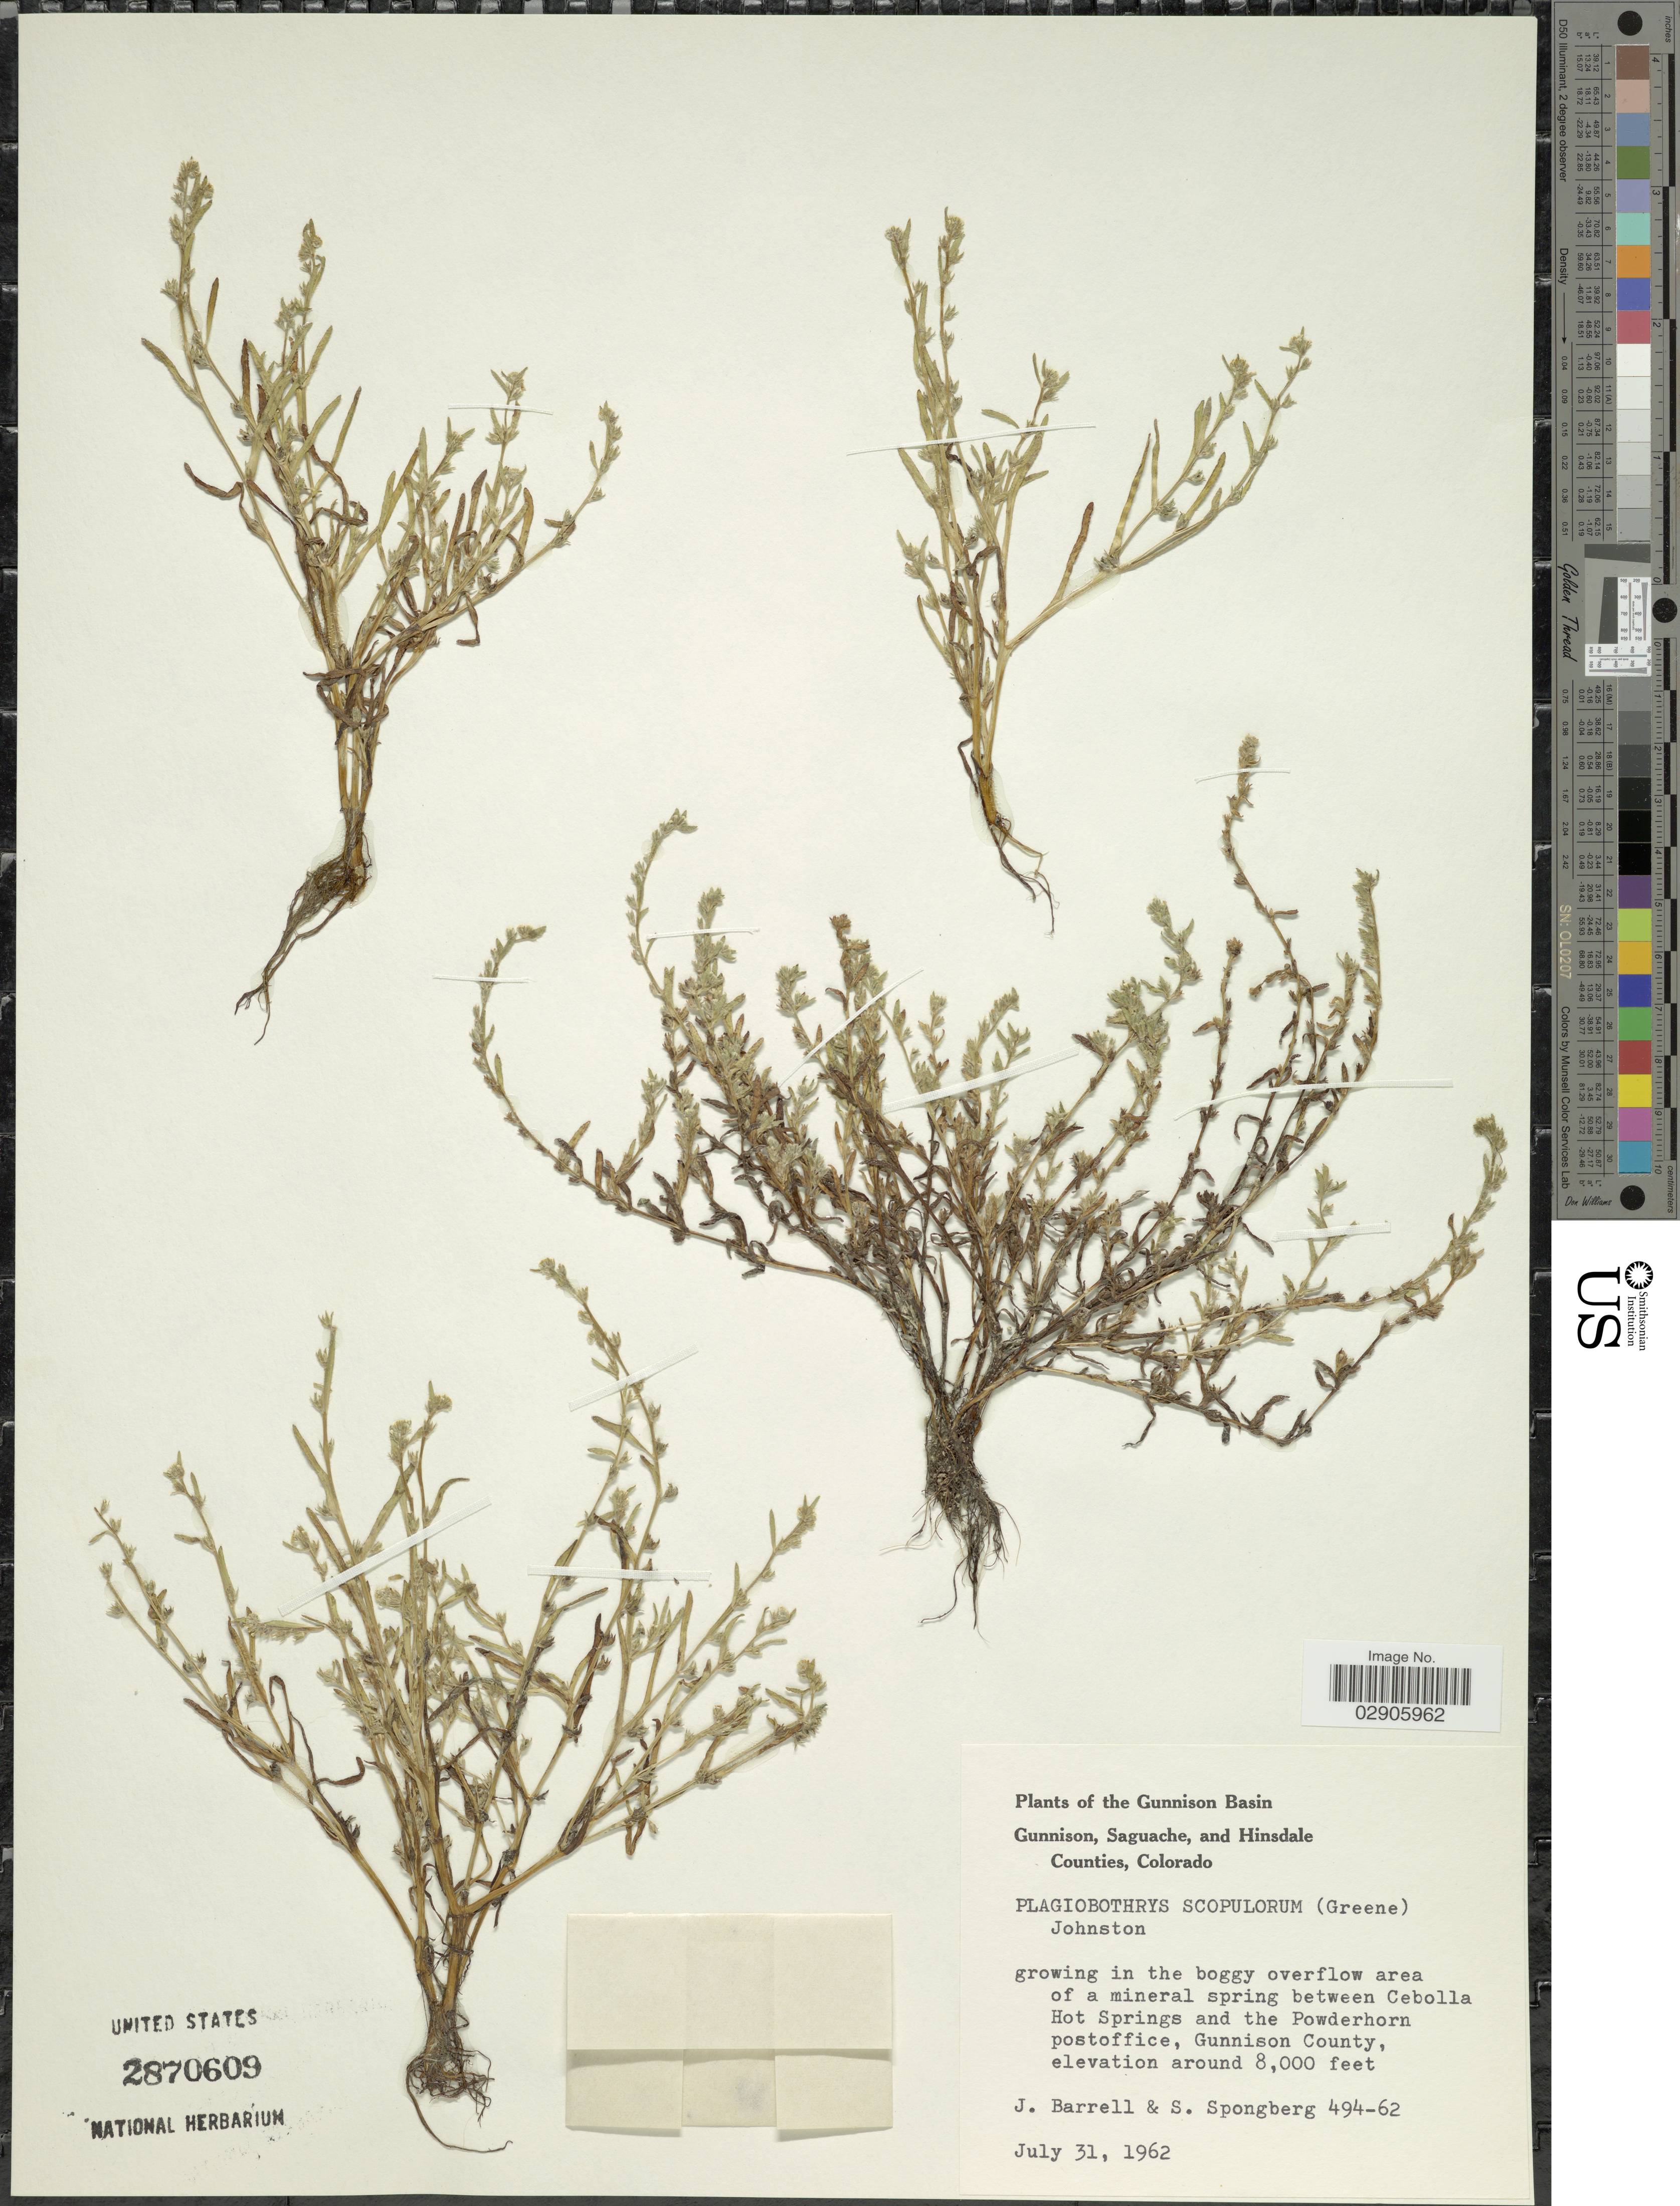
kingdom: Plantae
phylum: Tracheophyta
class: Magnoliopsida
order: Boraginales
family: Boraginaceae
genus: Plagiobothrys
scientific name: Plagiobothrys scopulorum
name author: (Greene) I.M. Johnst.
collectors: J. Barrell & S. A.Spongberg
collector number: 494-62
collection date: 1962-07-31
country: United States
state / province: Colorado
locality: The Gunnison Basin, Gunnison, a mineral spring between Cebolla Hot Springs and the Powderhorn postoffice, Gunnison County.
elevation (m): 2438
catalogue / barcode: US 2870609